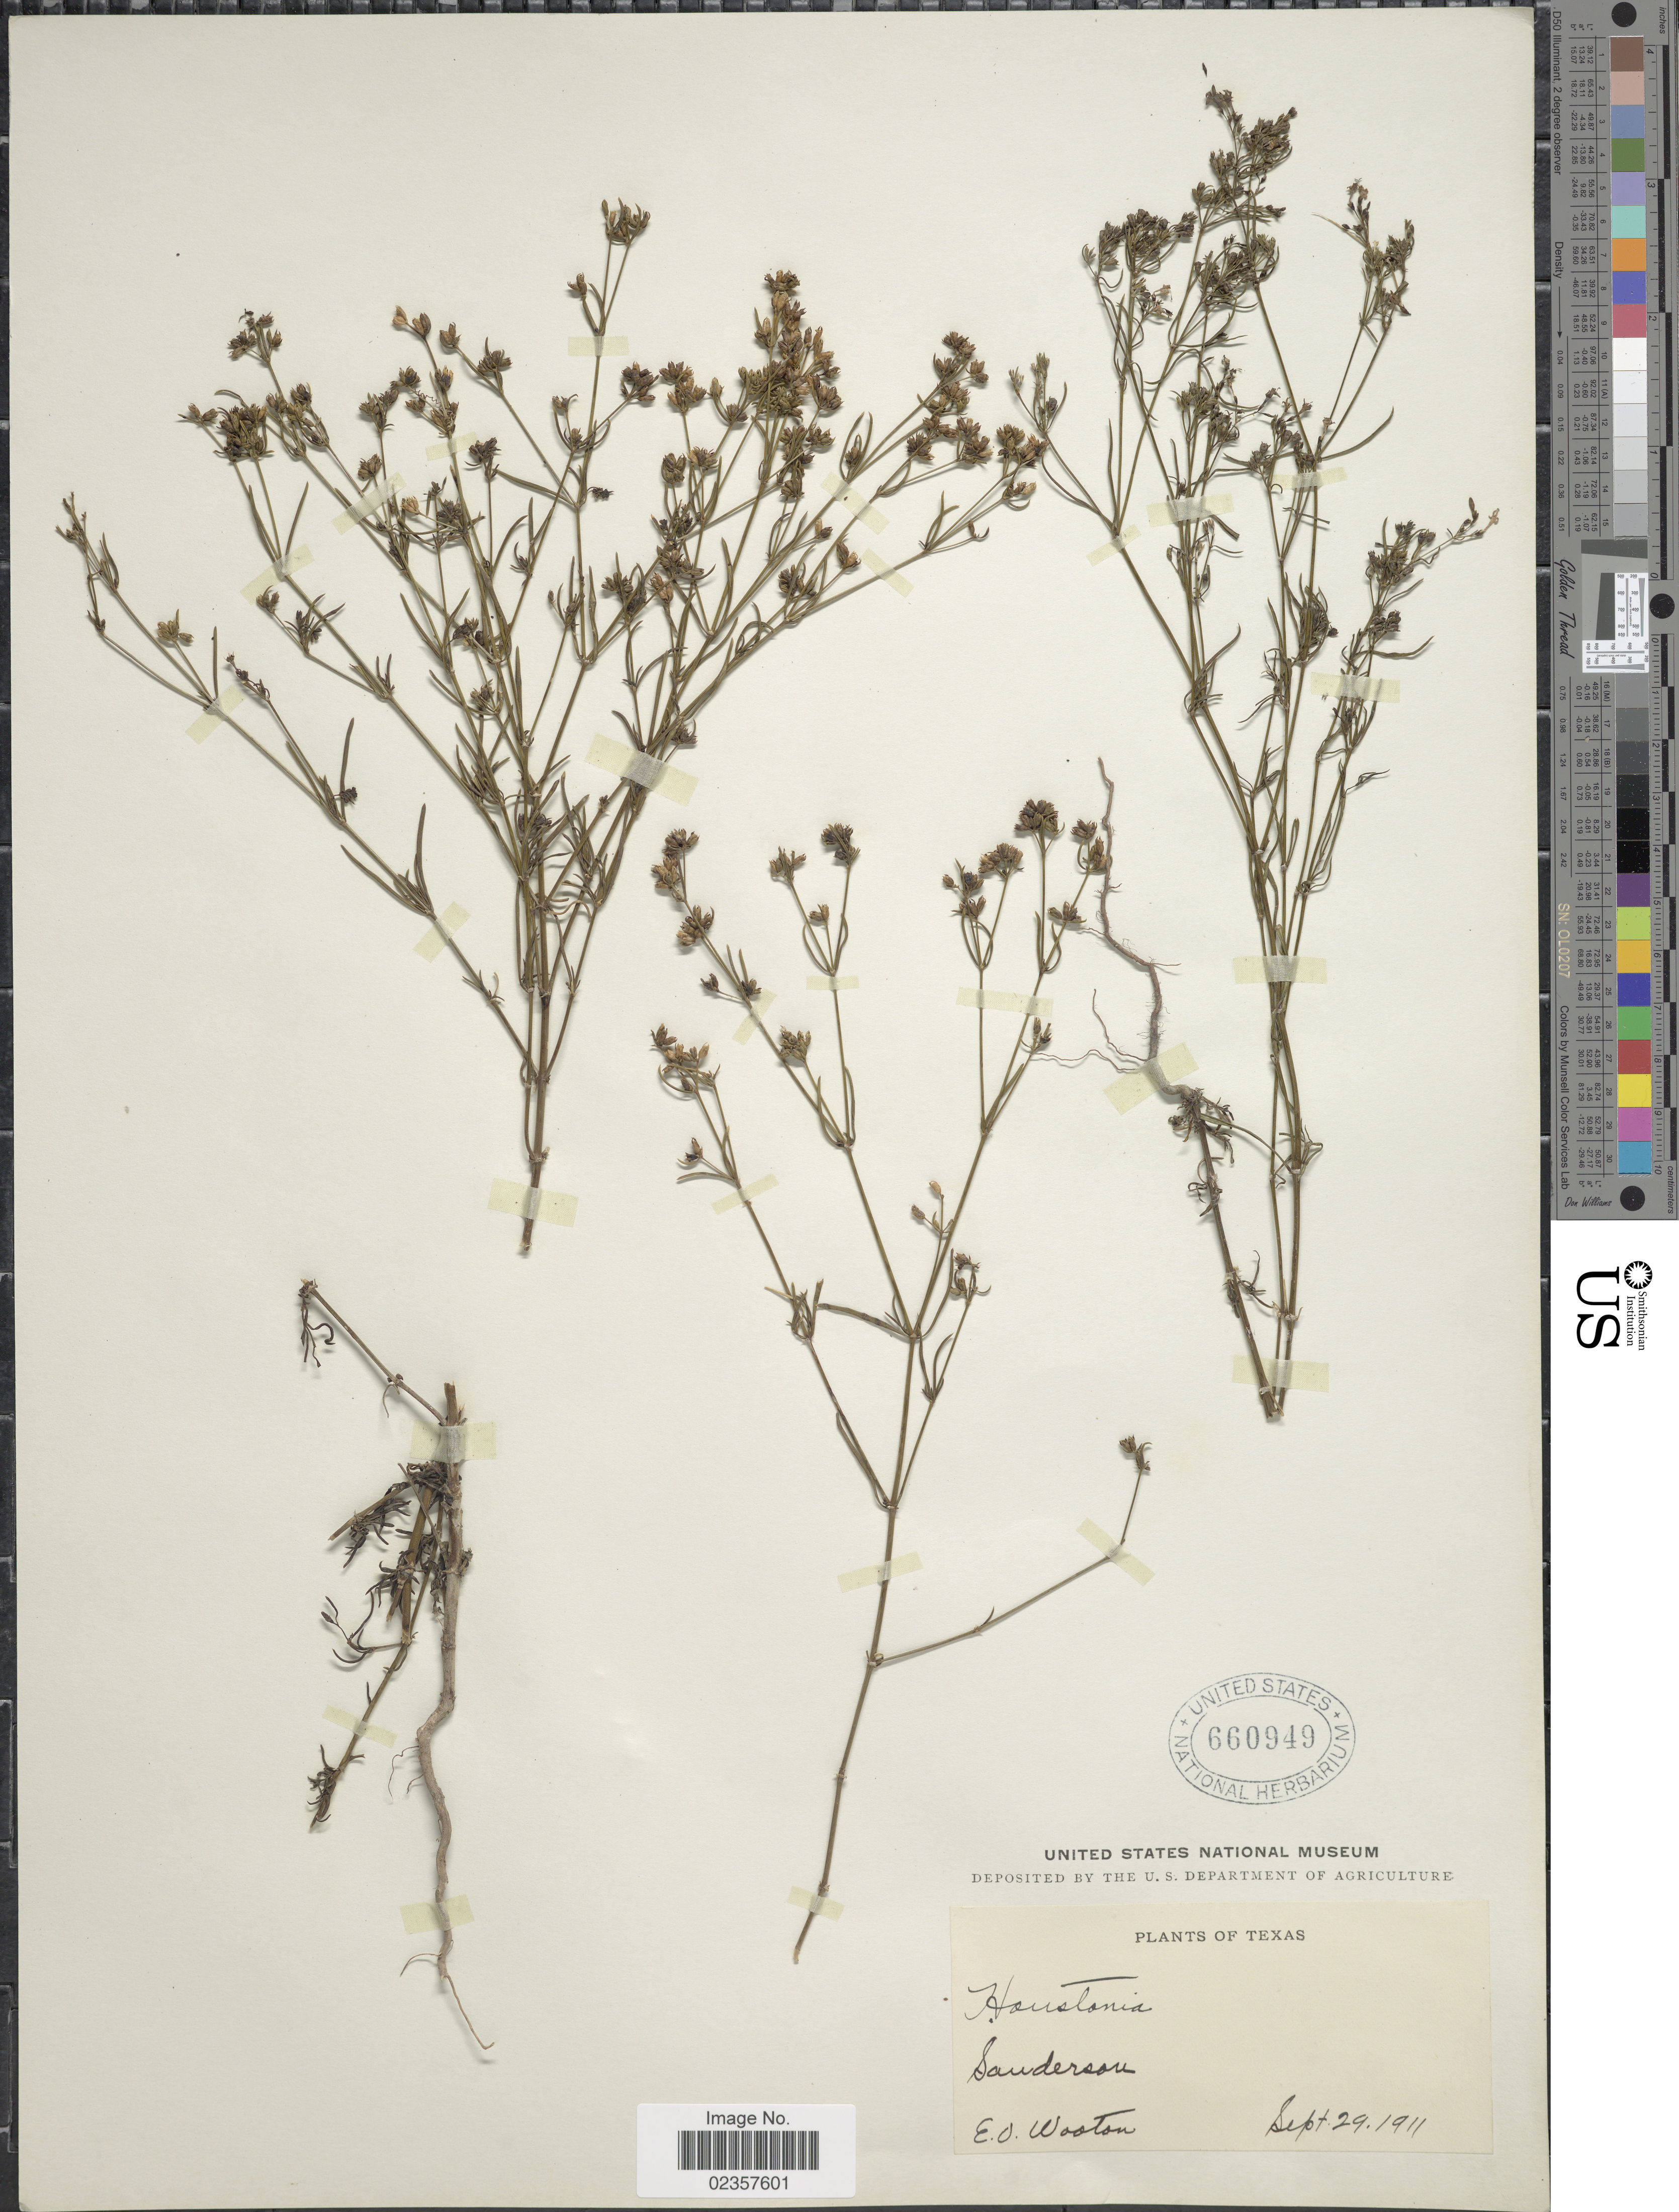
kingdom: Plantae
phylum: Tracheophyta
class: Magnoliopsida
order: Gentianales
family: Rubiaceae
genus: Houstonia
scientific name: Houstonia nigricans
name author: (Lam.) Fernald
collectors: E. O. Wooton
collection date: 1911-09-29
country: United States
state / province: Texas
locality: Sanderson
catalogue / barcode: US 660949